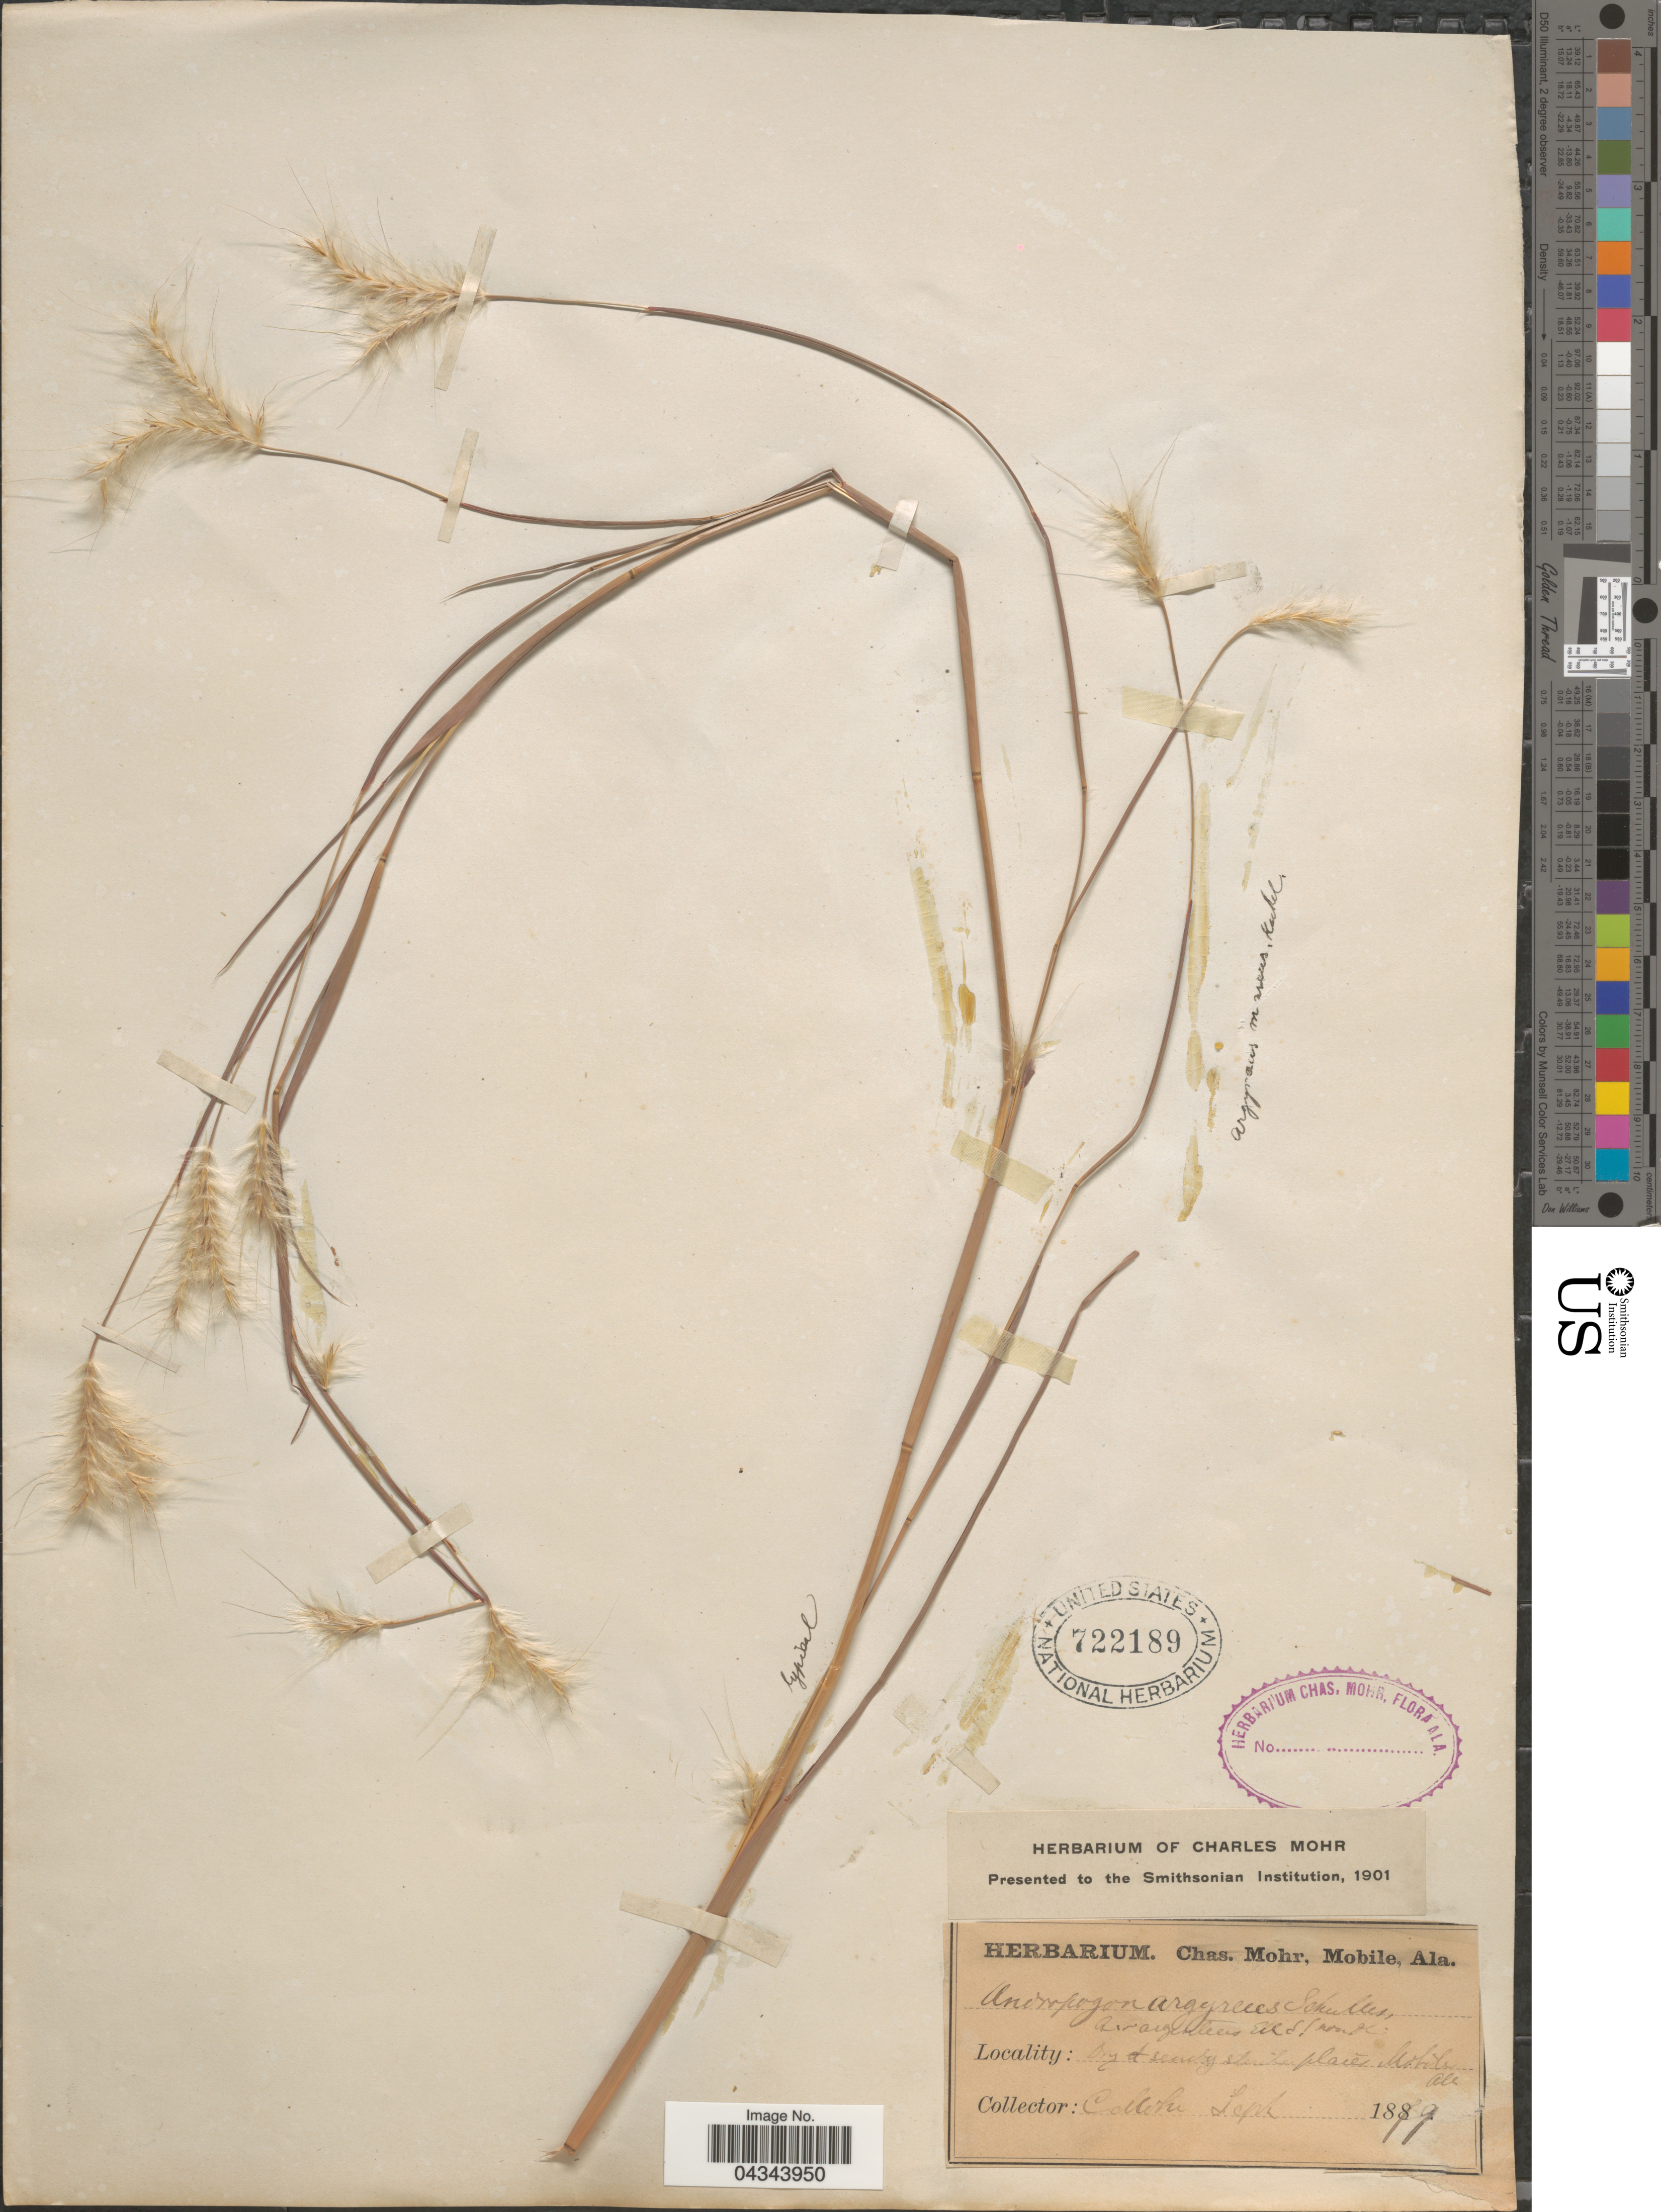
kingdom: Plantae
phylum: Tracheophyta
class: Liliopsida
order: Poales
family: Poaceae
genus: Andropogon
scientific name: Andropogon ternarius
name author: Michx.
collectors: Mohr, C. T. (herbarium)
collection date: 1879-09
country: United States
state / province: Alabama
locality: Dry sandy sterile place. Mobile Co.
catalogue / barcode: US 722189